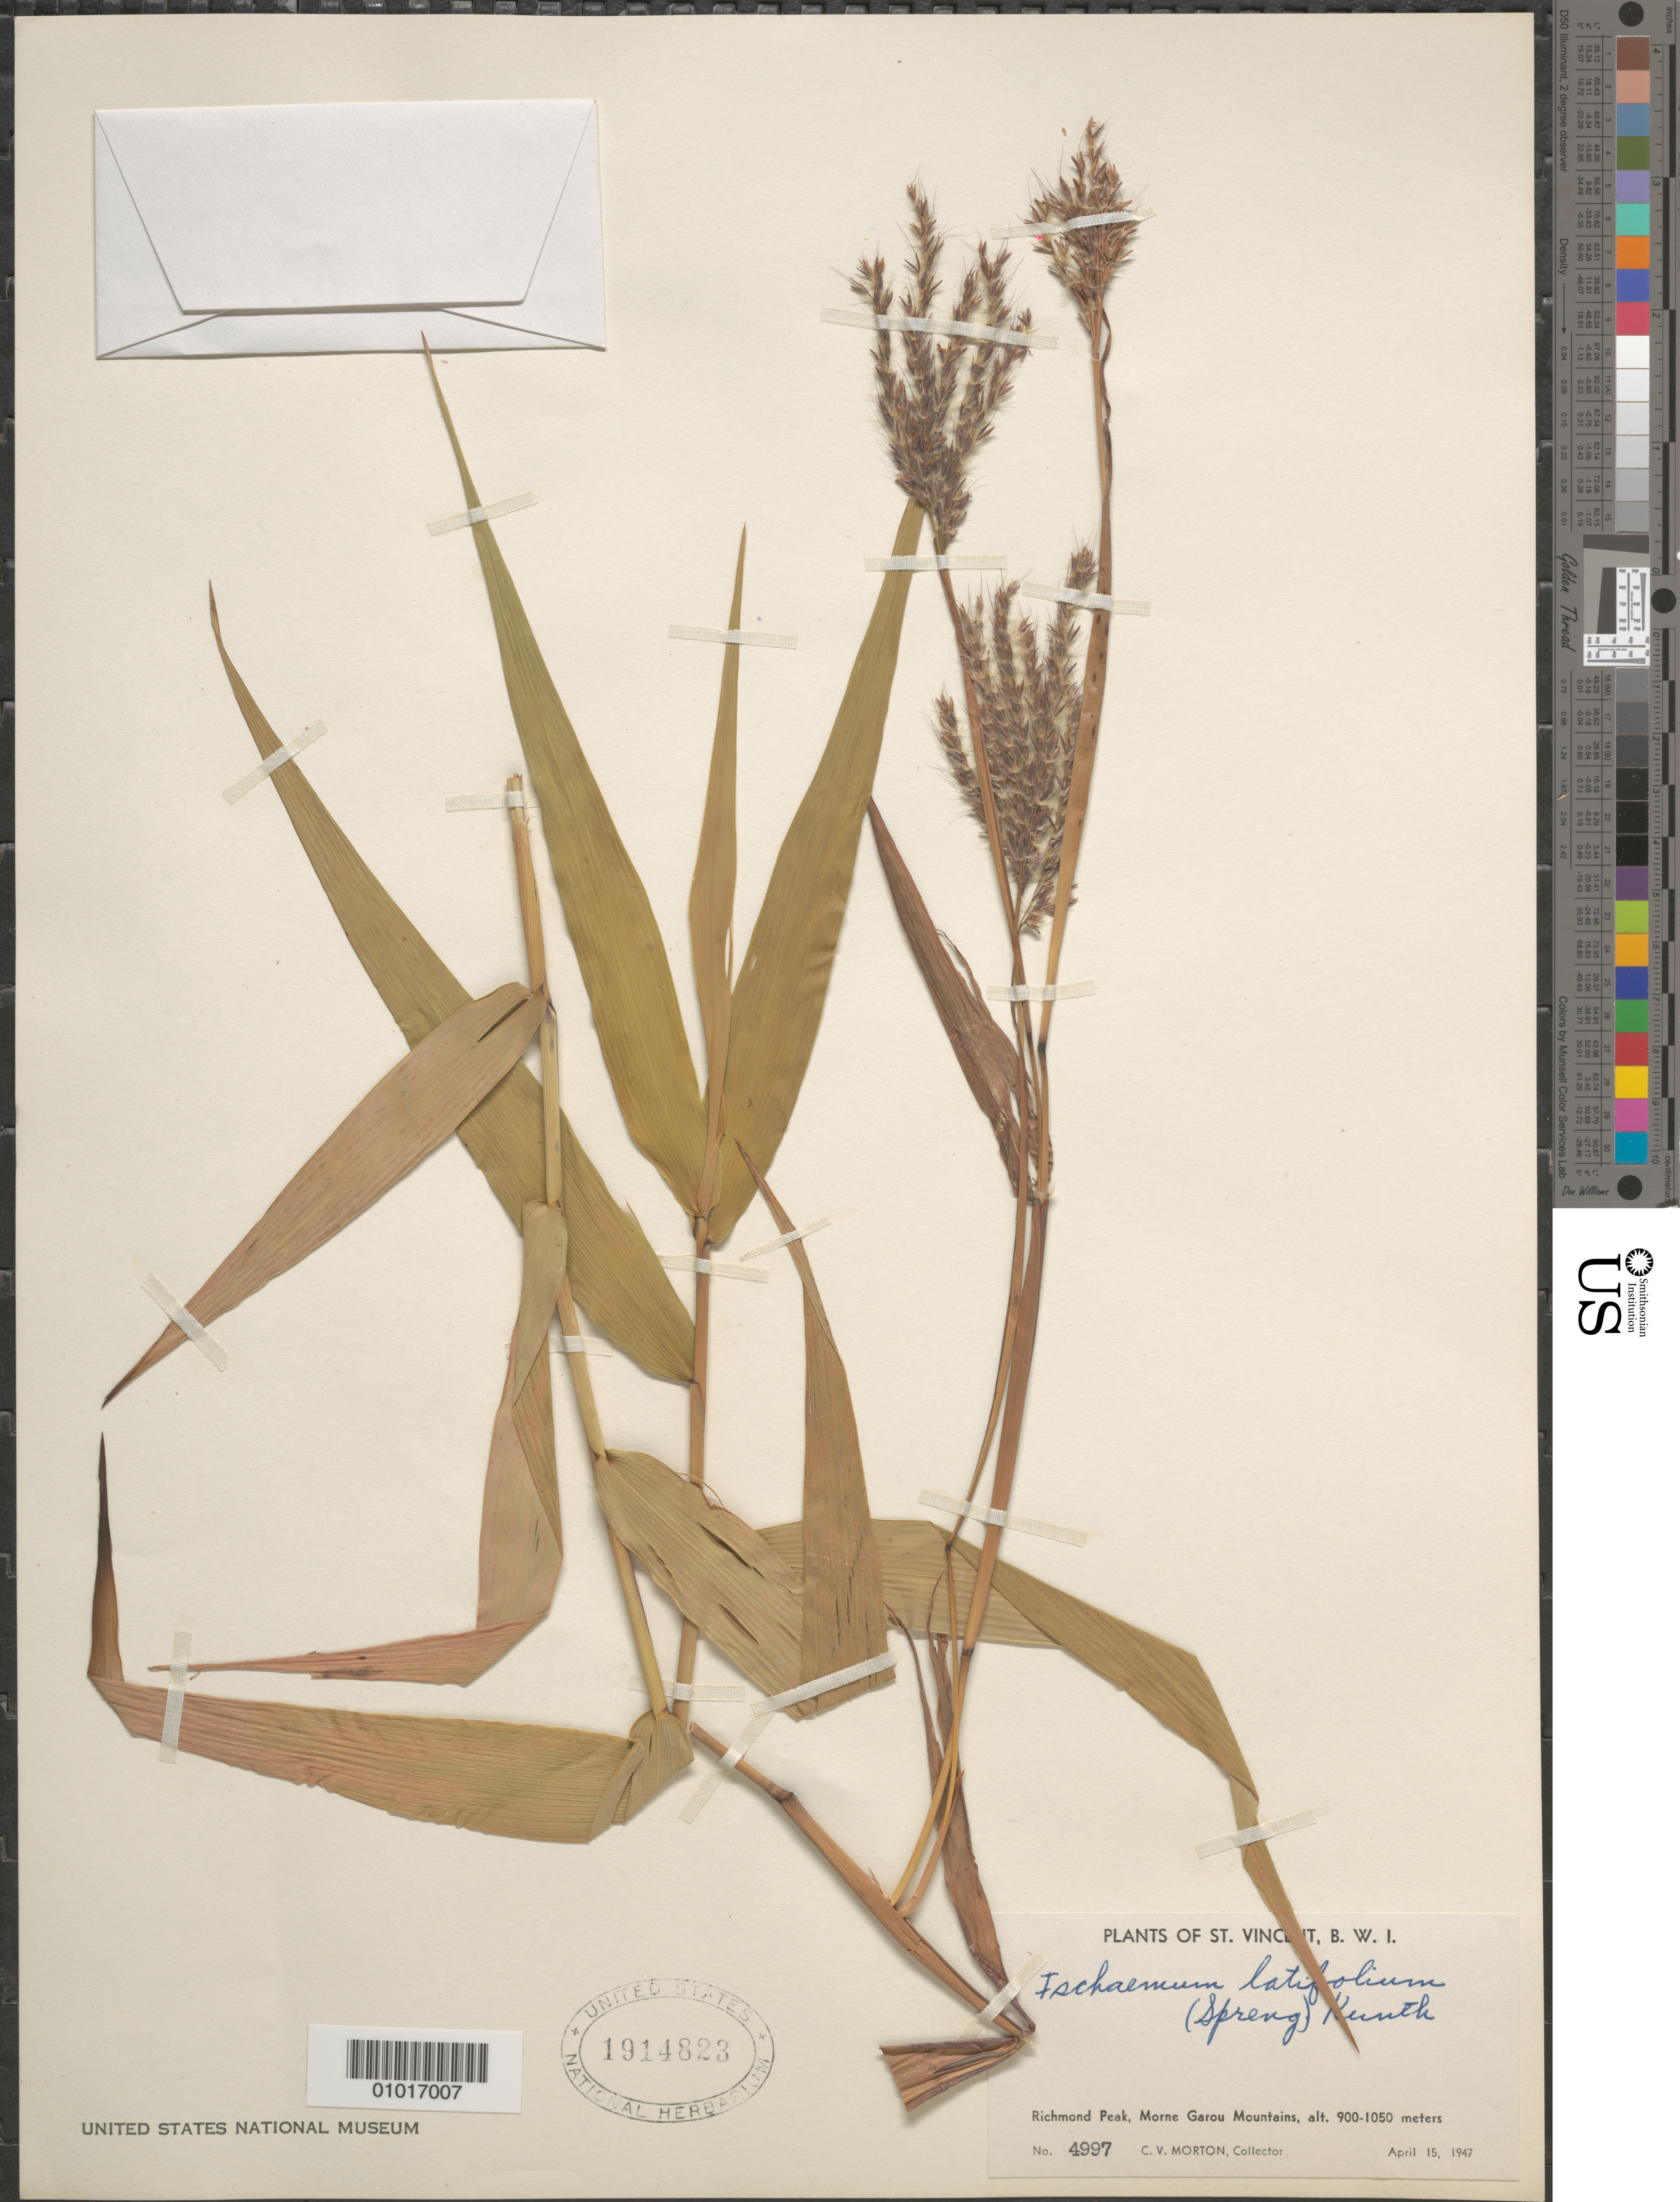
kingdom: Plantae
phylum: Tracheophyta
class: Liliopsida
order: Poales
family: Poaceae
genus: Ischaemum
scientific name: Ischaemum latifolium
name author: (Spreng.) Kunth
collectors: C. V. Morton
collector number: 4997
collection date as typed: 15 Apr 1947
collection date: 1947-04-15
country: St. Vincent - Grenadines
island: St. Vincent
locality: Richmond Peak, Morne Garou Mountains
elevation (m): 900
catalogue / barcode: US 1914823